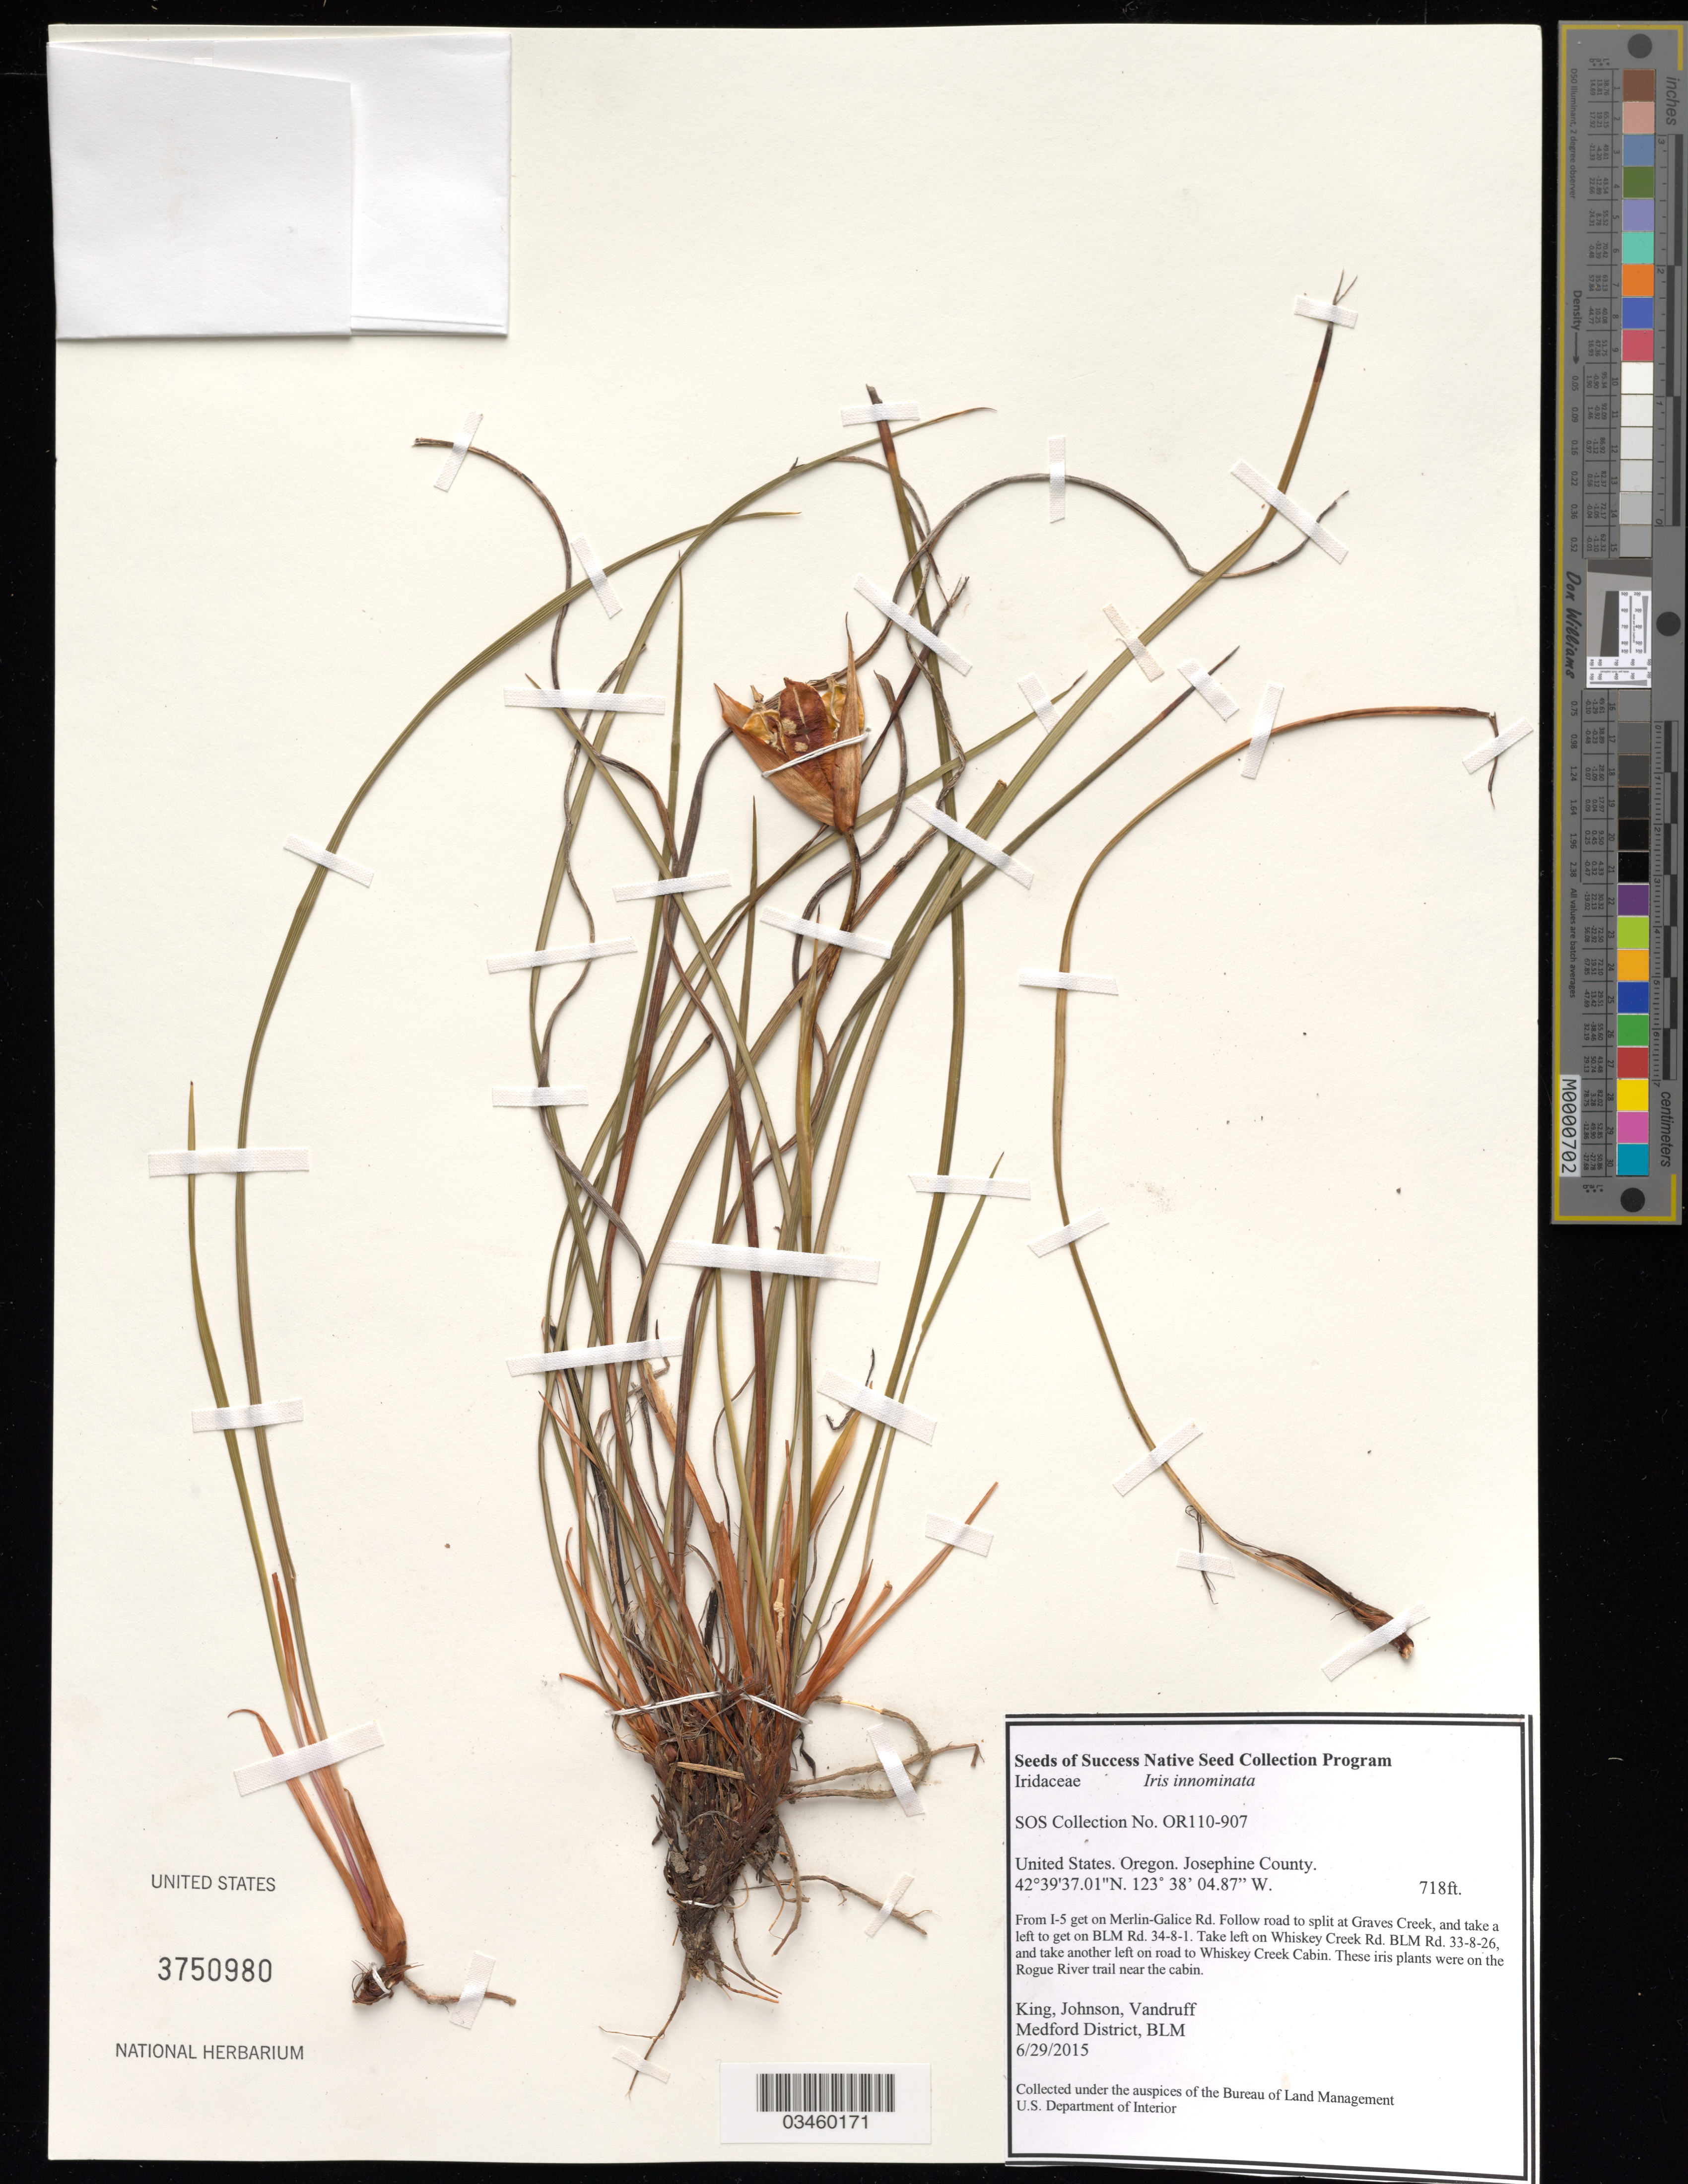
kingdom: Plantae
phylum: Tracheophyta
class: Liliopsida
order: Asparagales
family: Iridaceae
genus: Iris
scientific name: Iris innominata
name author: L.F. Hend.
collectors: King, --, -- Johnson & -. Vandruff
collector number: OR110-907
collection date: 2015-06-29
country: United States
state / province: Oregon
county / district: Josephine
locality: Wild and Scenic Rogue River, Rogue River Trail, near Whiskey Creek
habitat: Mixed woodlands - madrone, douglas fir, poison oak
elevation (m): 219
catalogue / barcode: US 3750980